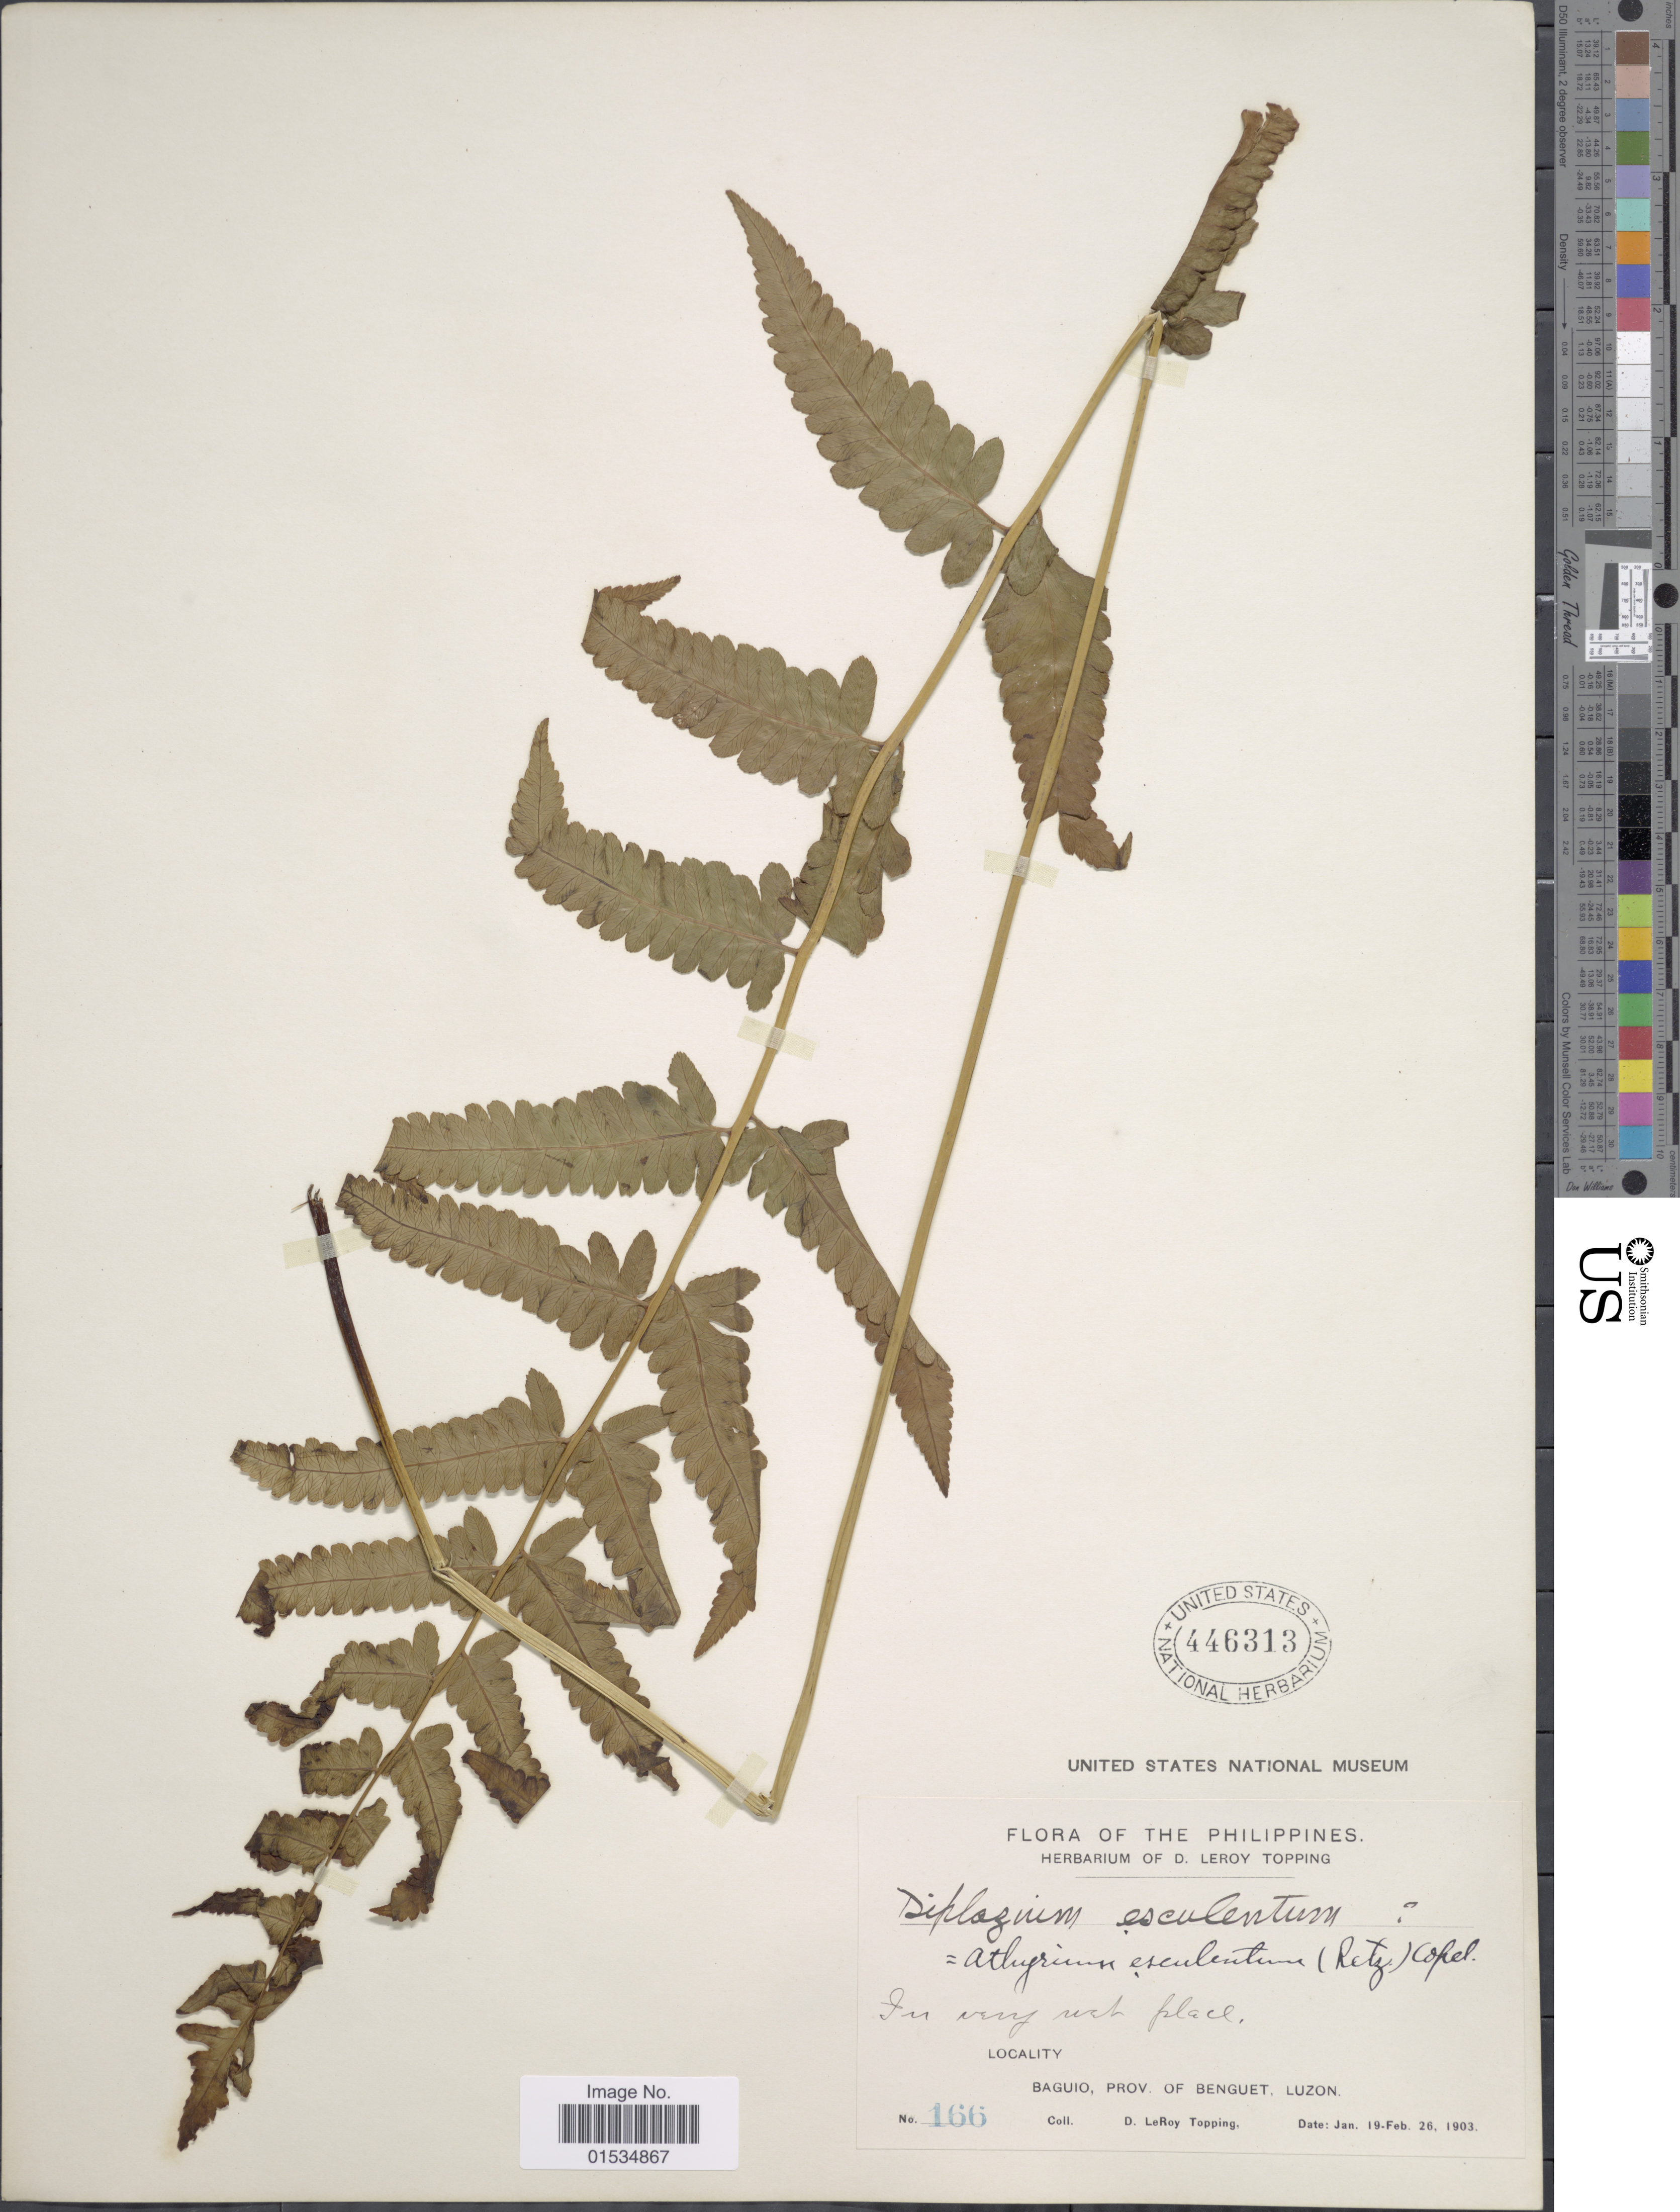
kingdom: Plantae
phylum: Tracheophyta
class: Polypodiopsida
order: Polypodiales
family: Athyriaceae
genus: Diplazium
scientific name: Diplazium esculentum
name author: (Retz.) Sw.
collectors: D. L. Topping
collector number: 166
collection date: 1903-01-19/1903-02-26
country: Philippines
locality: Baguio, Prov. of Benguet, Luzon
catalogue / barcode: US 446313